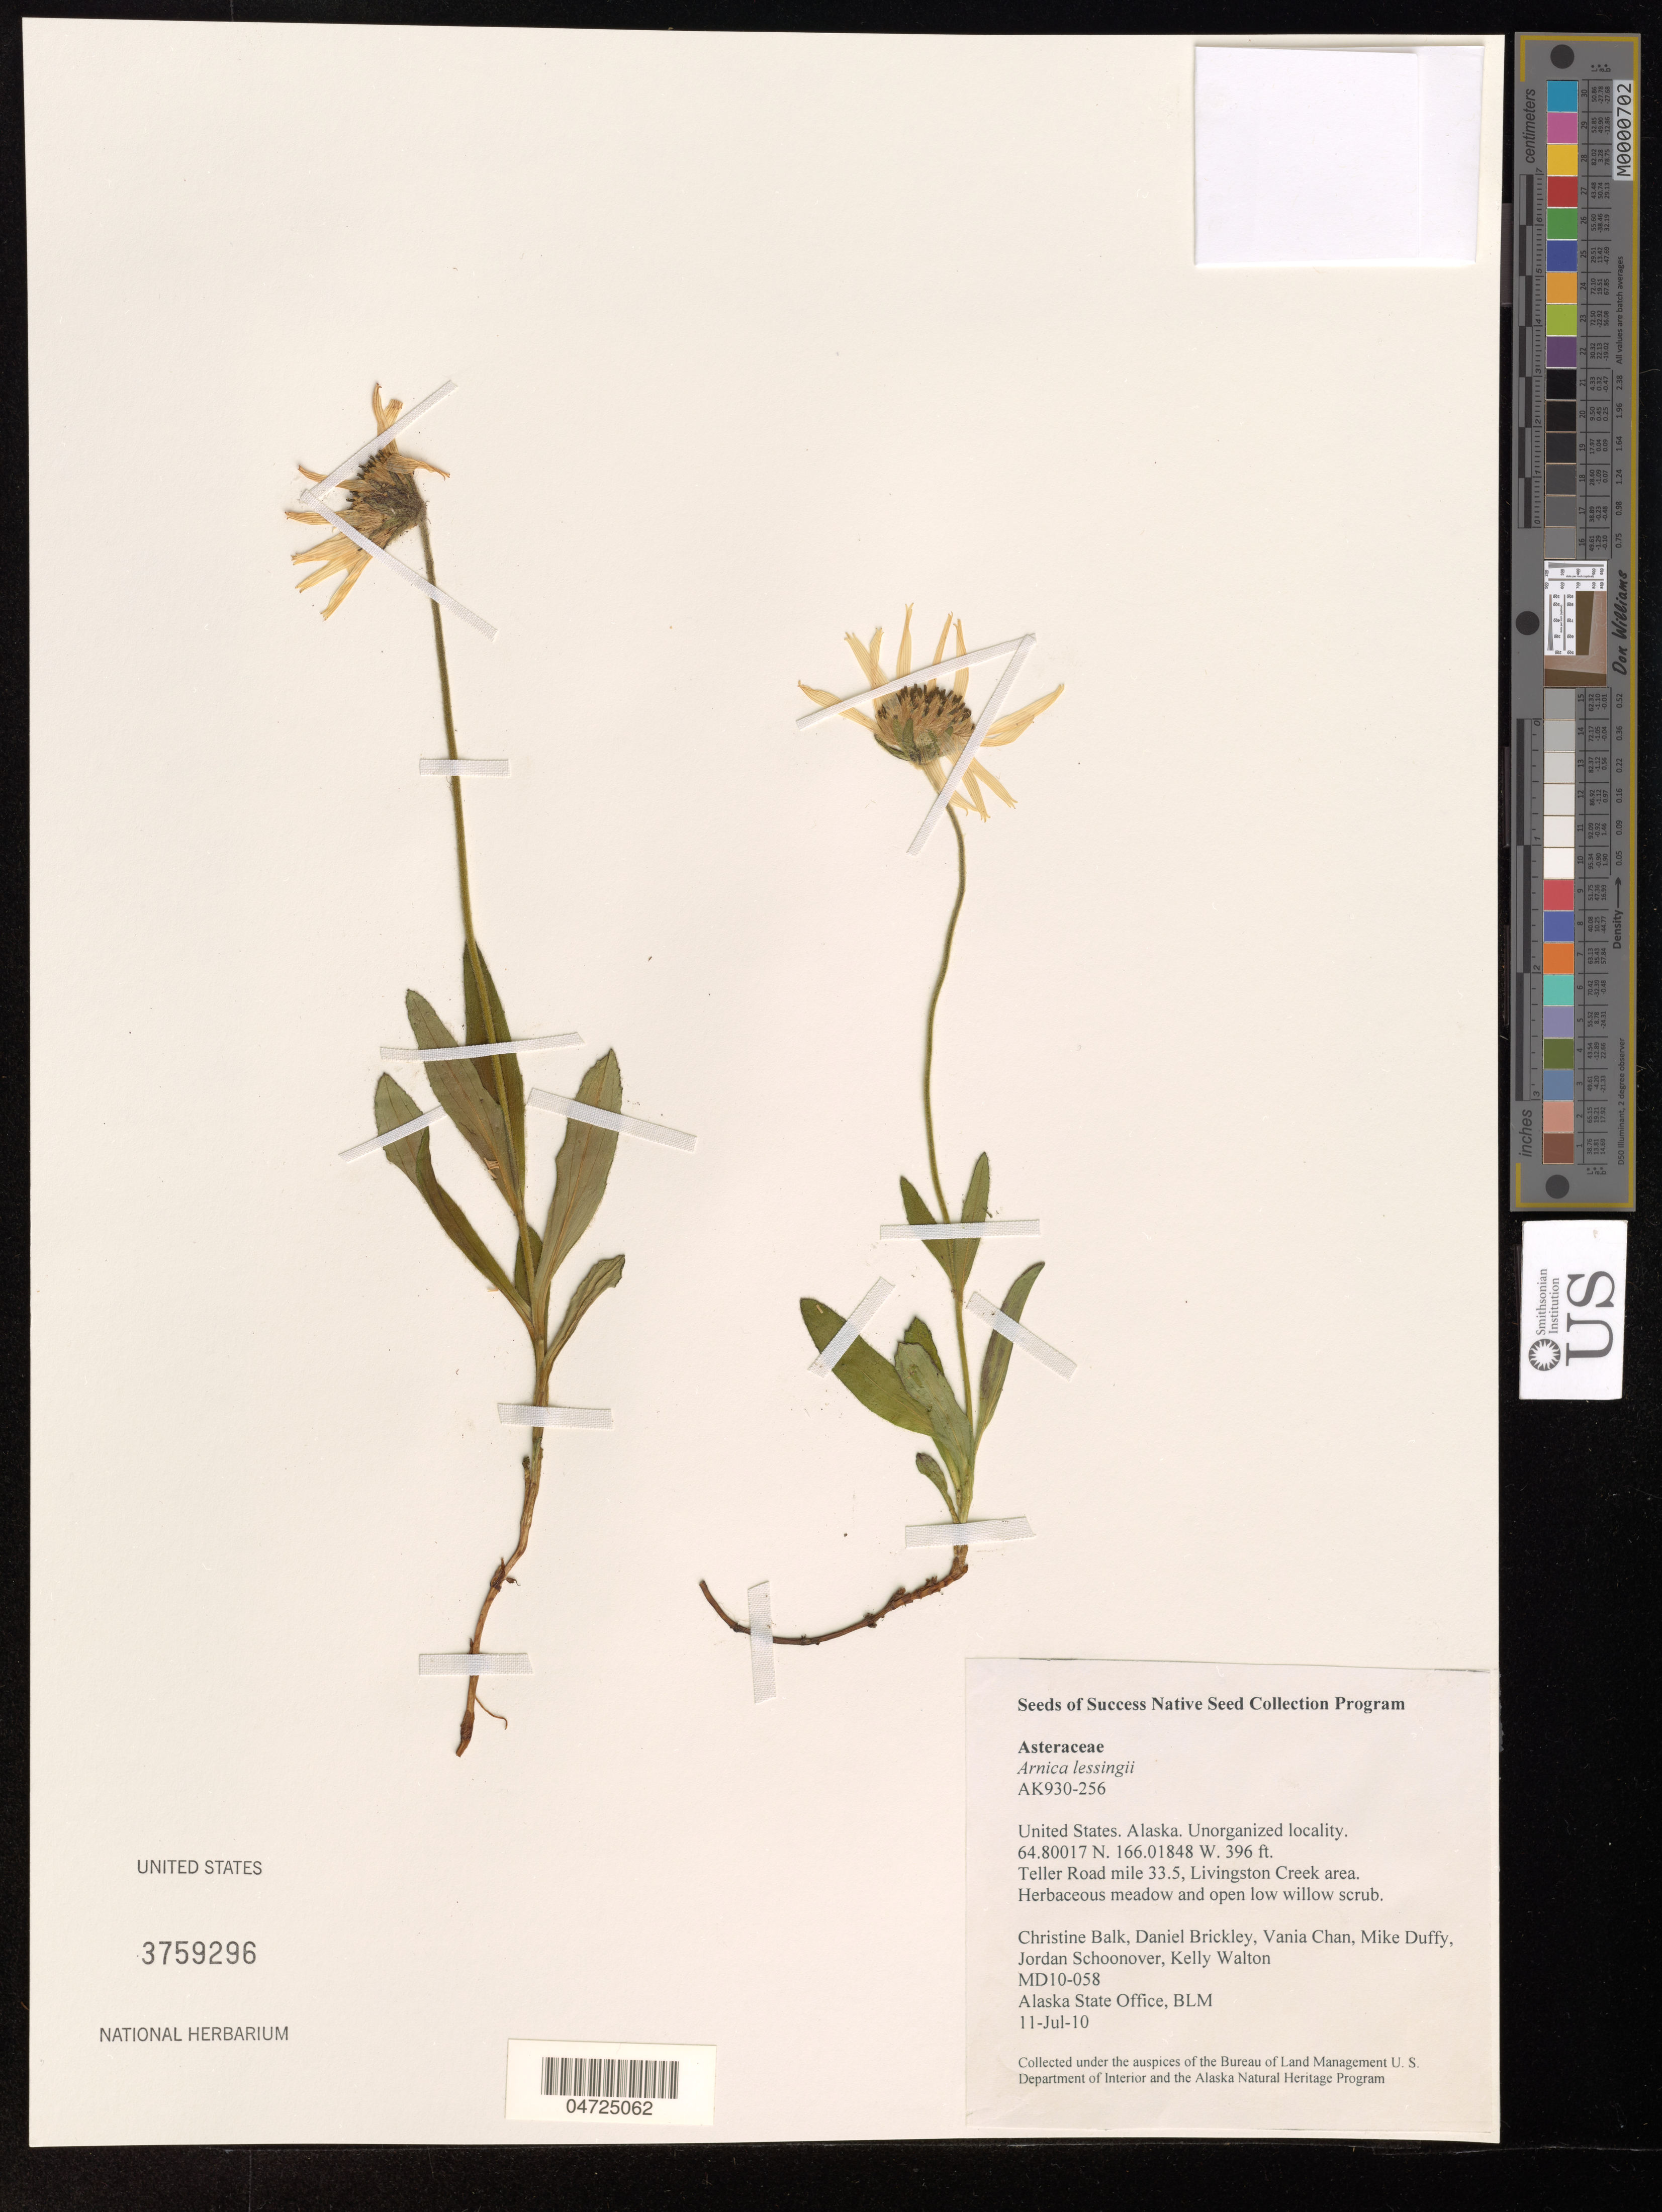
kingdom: Plantae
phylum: Tracheophyta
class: Magnoliopsida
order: Asterales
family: Asteraceae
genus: Arnica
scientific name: Arnica lessingii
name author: (Torr. & A. Gray) Greene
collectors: C. Balk, D. Brickley, V. Chan, M. Duffy & et al.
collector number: MD10-058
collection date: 2010-07-11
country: United States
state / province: Alaska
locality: Teller Road mile 33.5, Livingston Creek area.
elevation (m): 121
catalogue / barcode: US 3759296